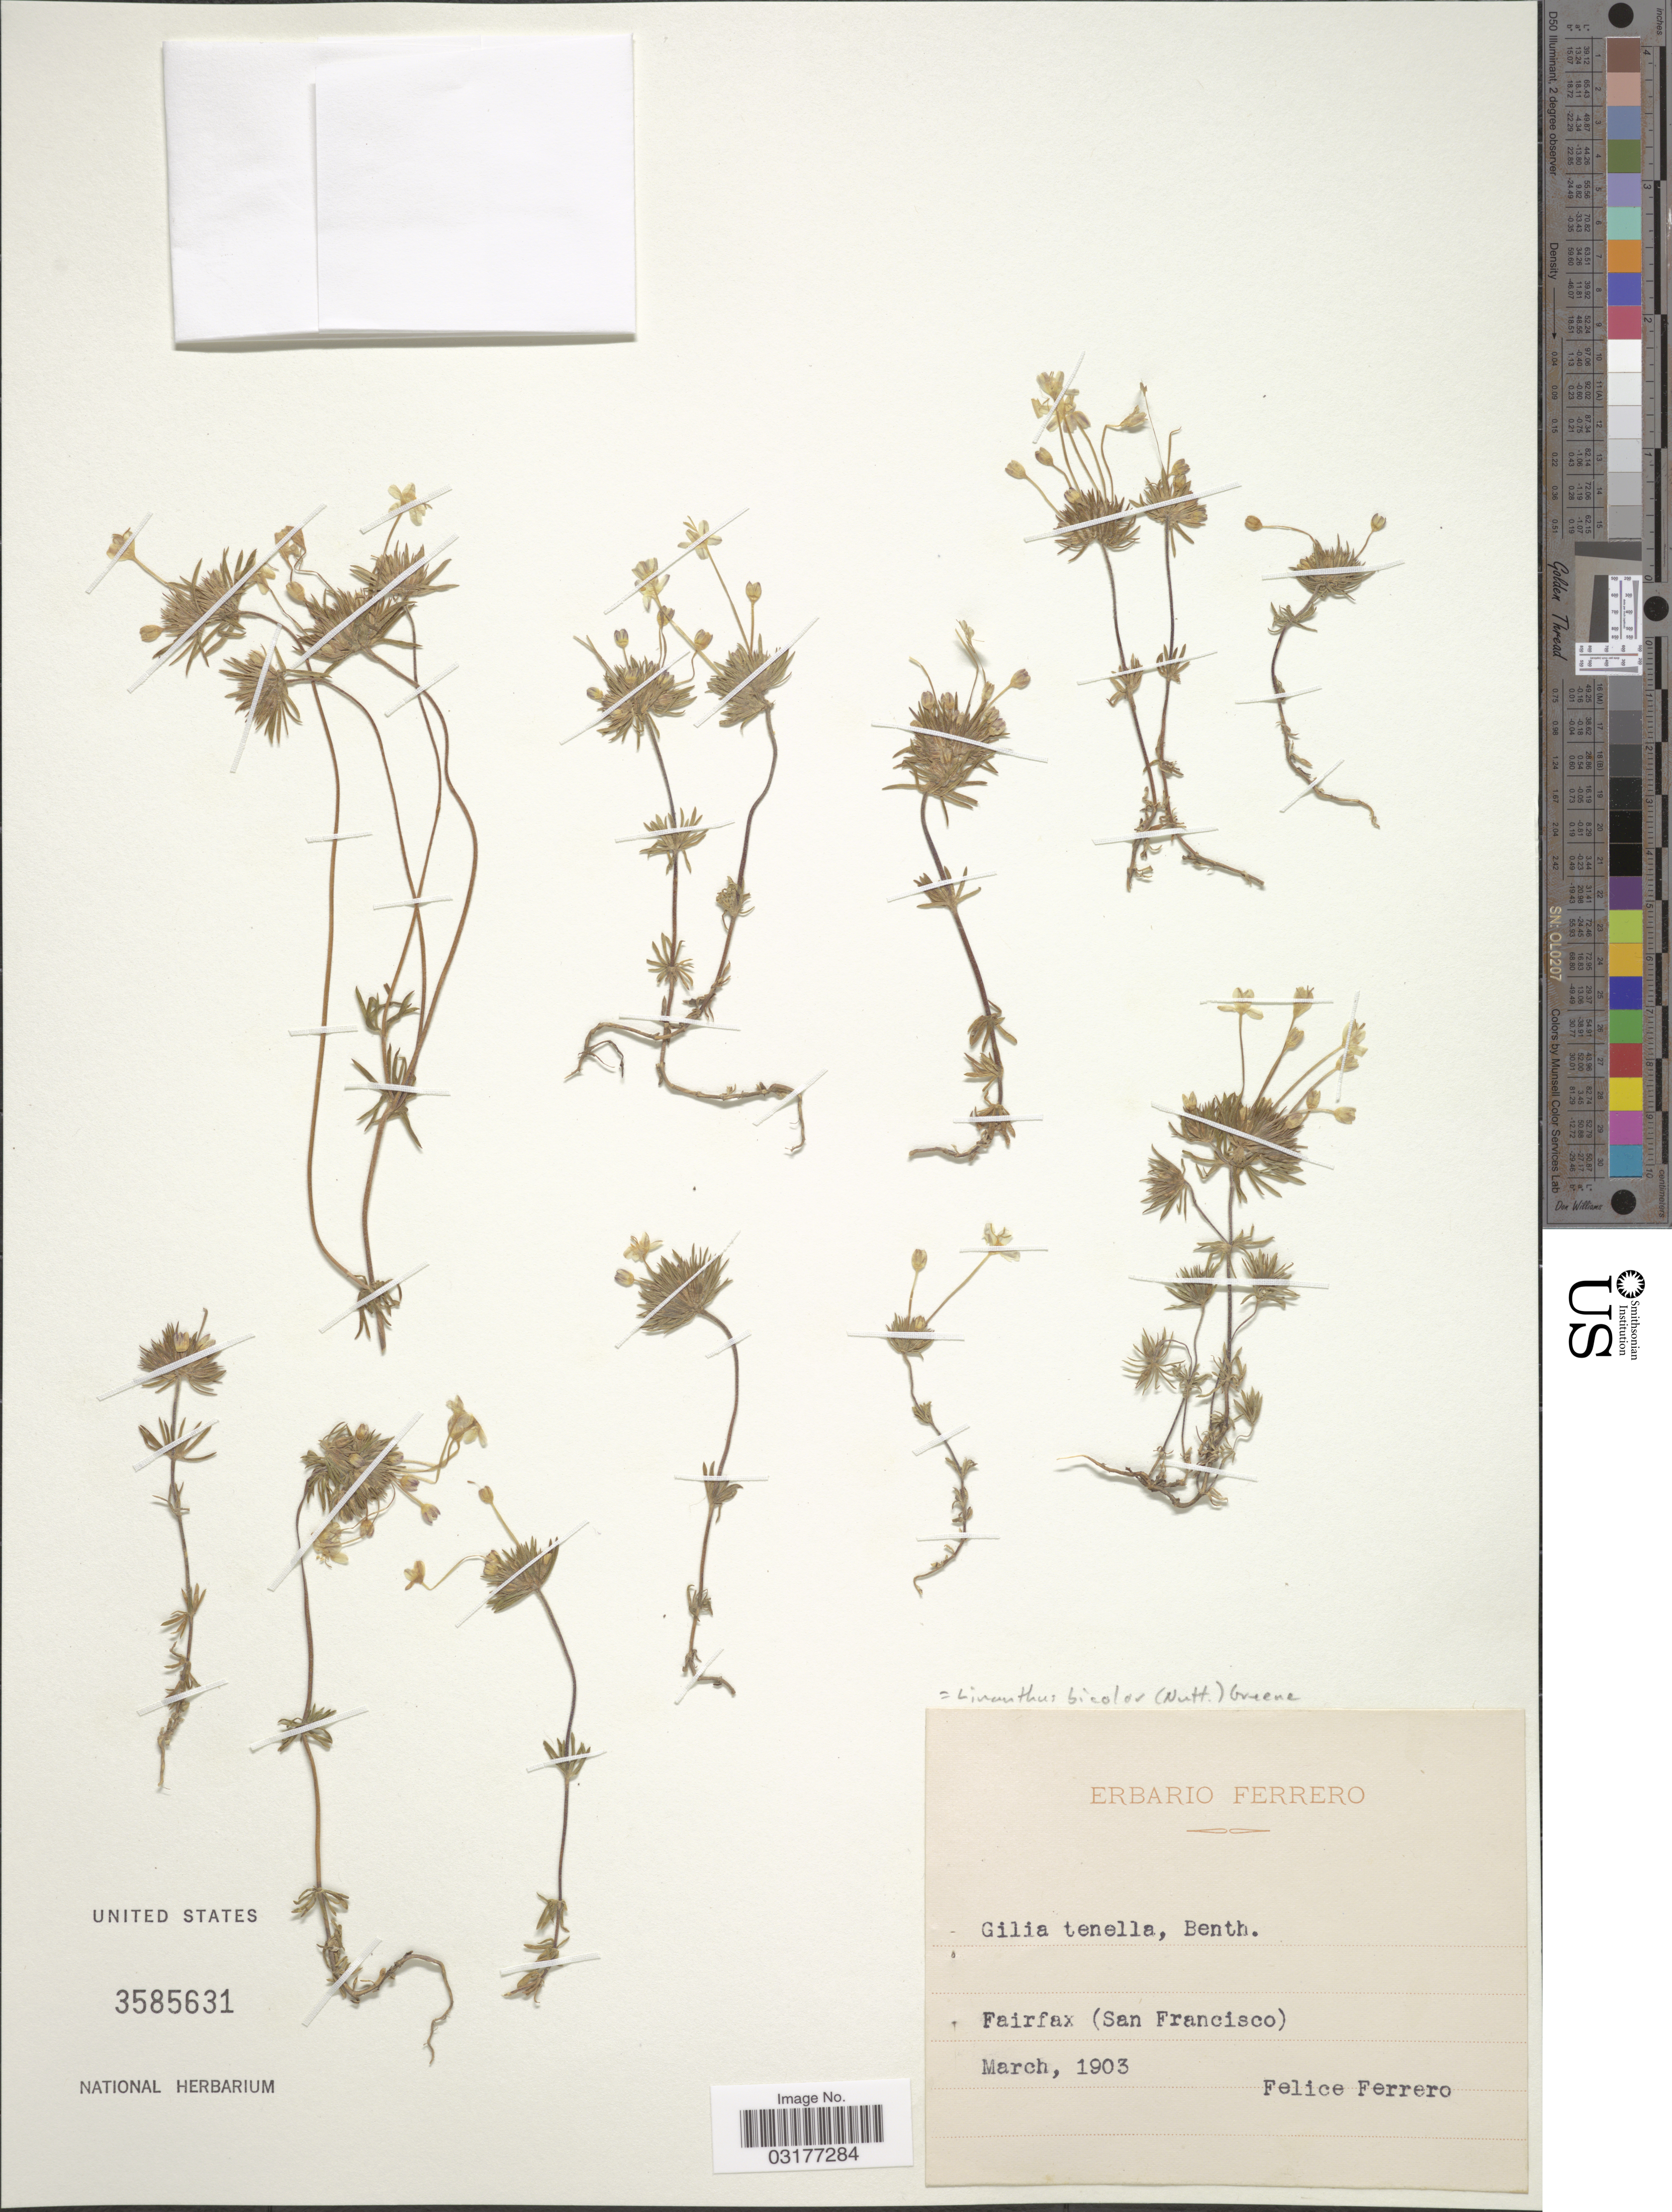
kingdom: Plantae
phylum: Tracheophyta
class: Magnoliopsida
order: Ericales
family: Polemoniaceae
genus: Leptosiphon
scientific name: Leptosiphon bicolor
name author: Nutt.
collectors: F. Ferrero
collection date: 1903-03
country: United States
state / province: California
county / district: San Francisco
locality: Fairfax (San Francisco).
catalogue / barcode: US 3585631